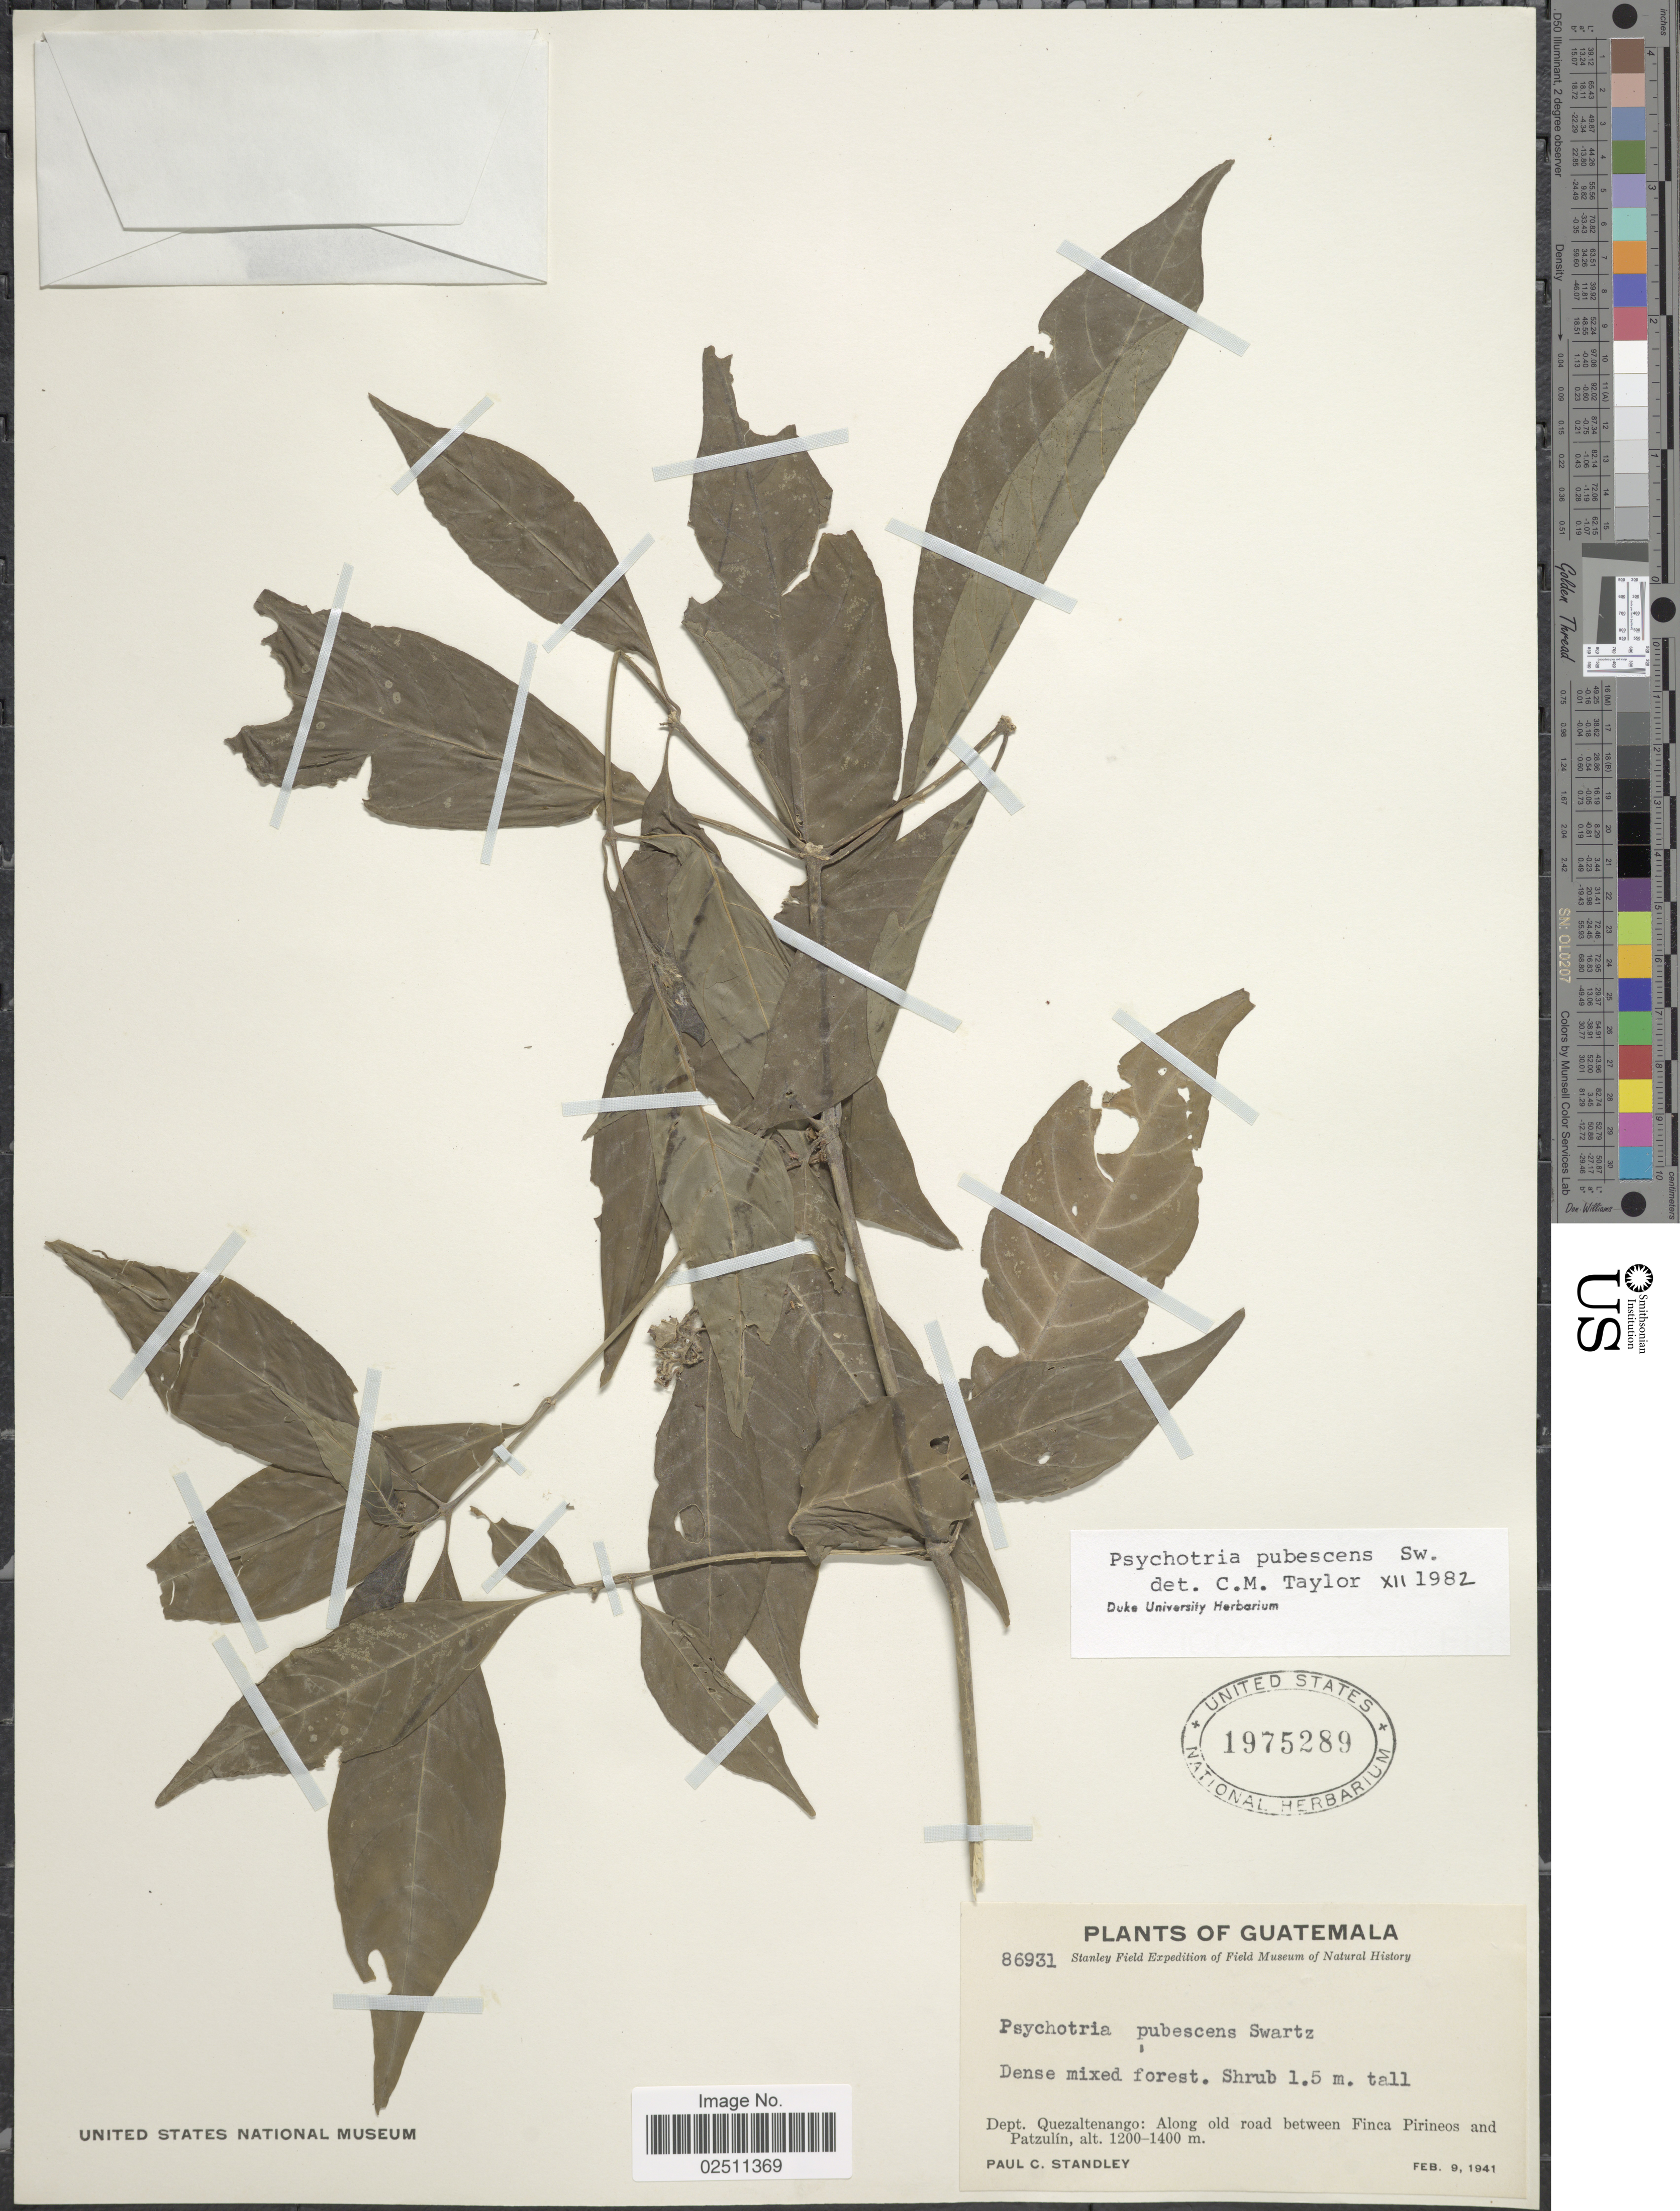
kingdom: Plantae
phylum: Tracheophyta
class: Magnoliopsida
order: Gentianales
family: Rubiaceae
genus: Psychotria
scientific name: Psychotria pubescens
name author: Sw.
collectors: P. C. Standley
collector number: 86931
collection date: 1941-02-09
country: Guatemala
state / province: Quetzaltenango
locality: Dept. Quezaltenango: Along old road between Finca Pirineos and Patzulin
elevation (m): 1200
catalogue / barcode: US 1975289